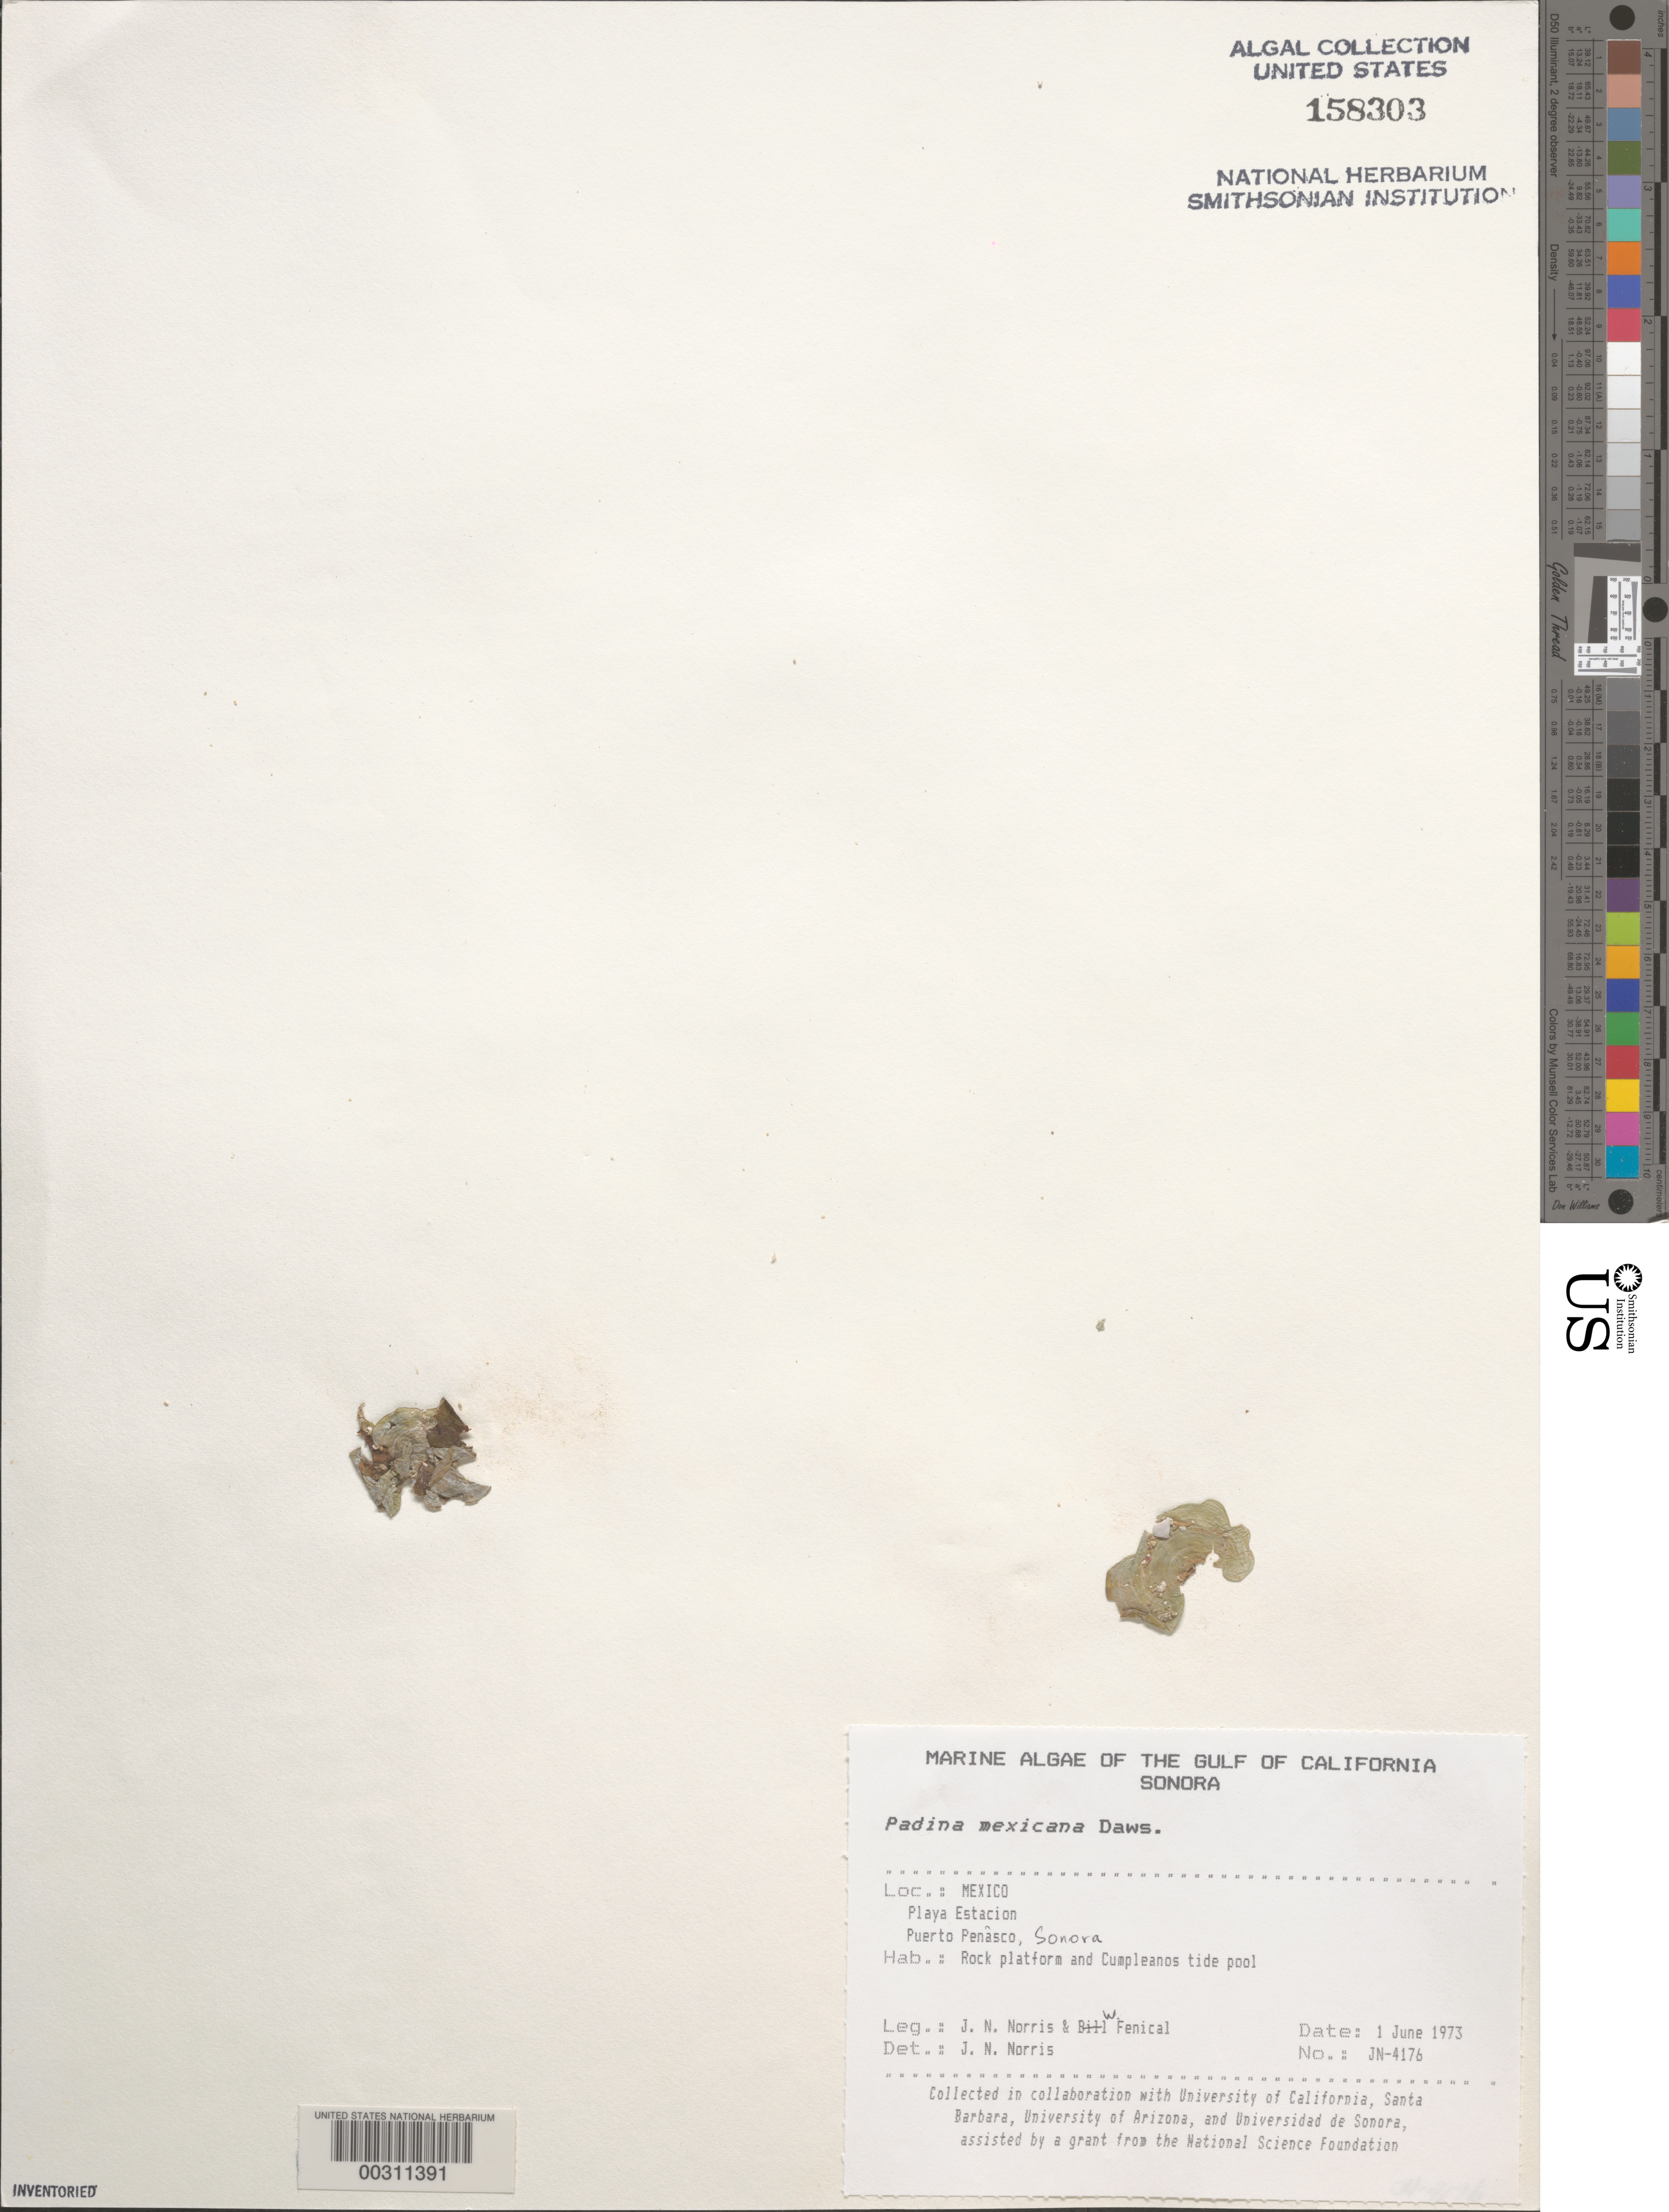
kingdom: Chromista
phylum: Ochrophyta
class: Phaeophyceae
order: Dictyotales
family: Dictyotaceae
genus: Padina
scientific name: Padina mexicana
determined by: Norris, James N.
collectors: J. N. Norris & W. Fenical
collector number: JN-4176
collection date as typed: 01 Jan 1973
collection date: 1973-01-01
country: Mexico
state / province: Sonora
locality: Playa Estacion, Puerto Penasco, Cumpleanos tide pool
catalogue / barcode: US 158303